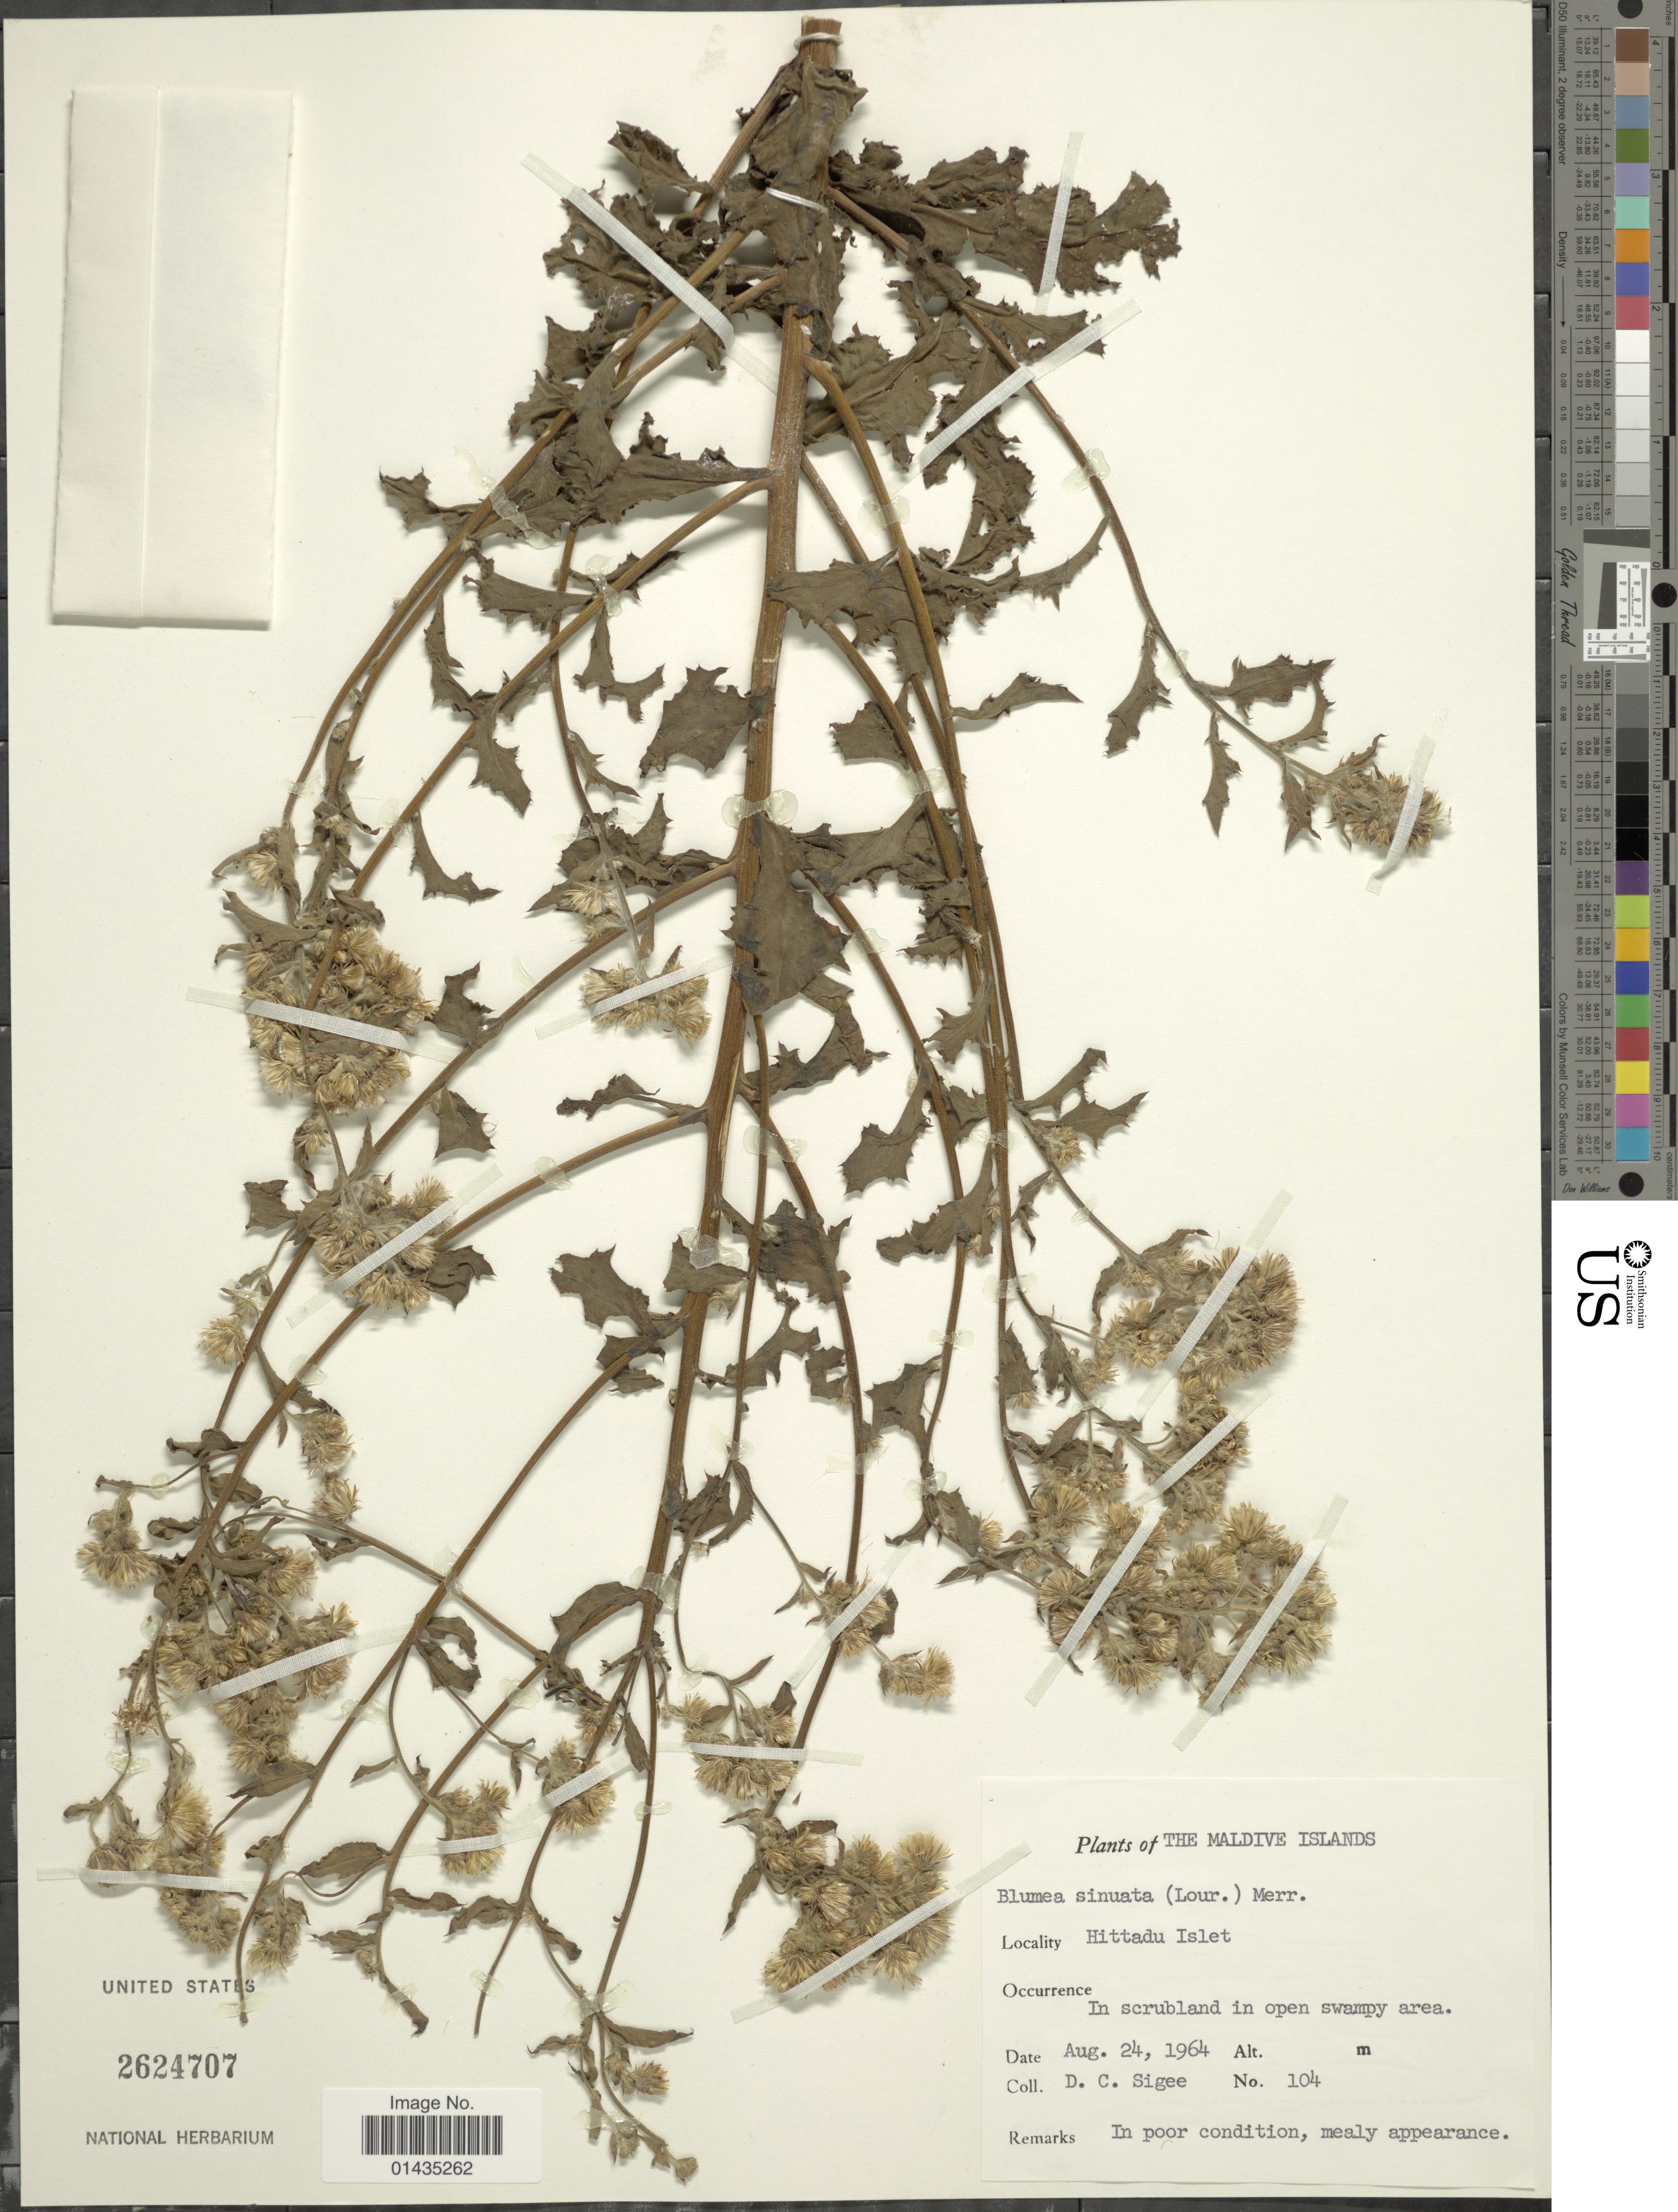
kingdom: Plantae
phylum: Tracheophyta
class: Magnoliopsida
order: Asterales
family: Asteraceae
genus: Blumea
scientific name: Blumea laciniata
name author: (Roxb.) DC.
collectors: D. C. Sigee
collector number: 104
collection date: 1964-08-24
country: Maldive Islands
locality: Hittadu Islet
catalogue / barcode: US 2624707